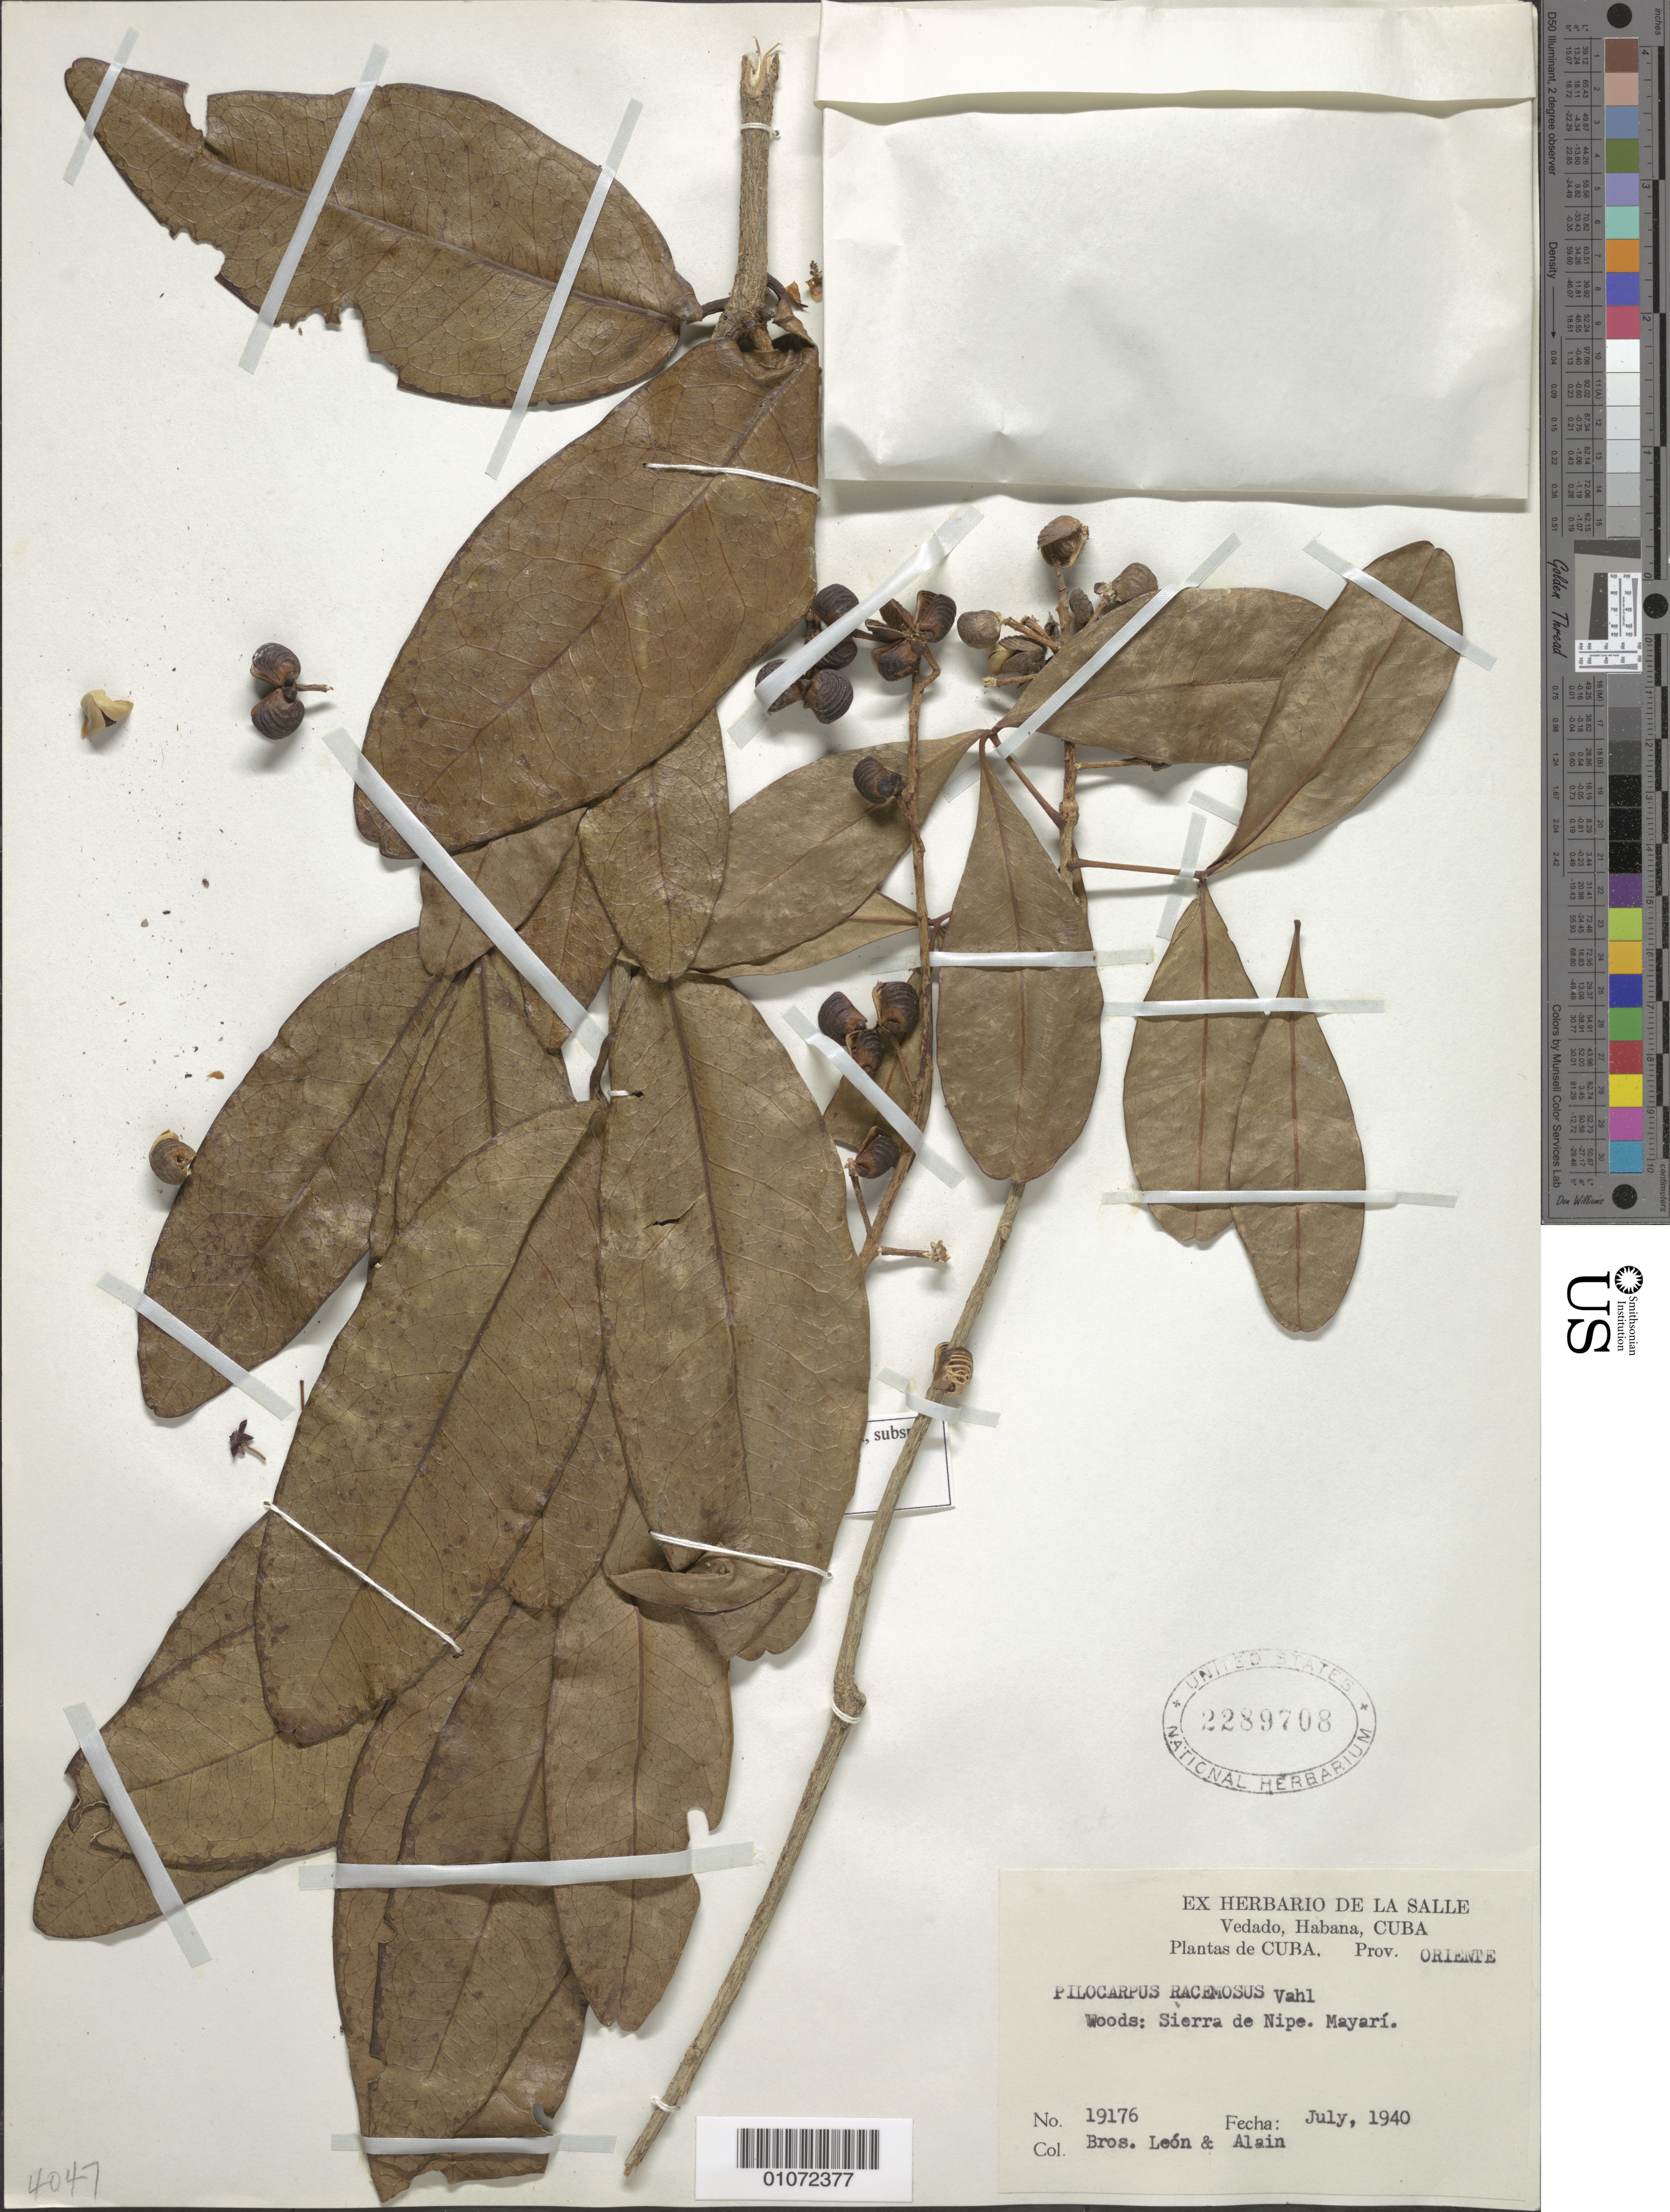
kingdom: Plantae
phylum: Tracheophyta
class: Magnoliopsida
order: Sapindales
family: Rutaceae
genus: Pilocarpus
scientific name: Pilocarpus racemosus subsp. racemosus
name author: Vahl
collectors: Bro. León & A. H. Liogier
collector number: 19176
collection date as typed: Jul 1940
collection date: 1940-07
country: Cuba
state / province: Holguín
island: Cuba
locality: Woods: Sierra de Nipe; Mayari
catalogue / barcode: US 2289708